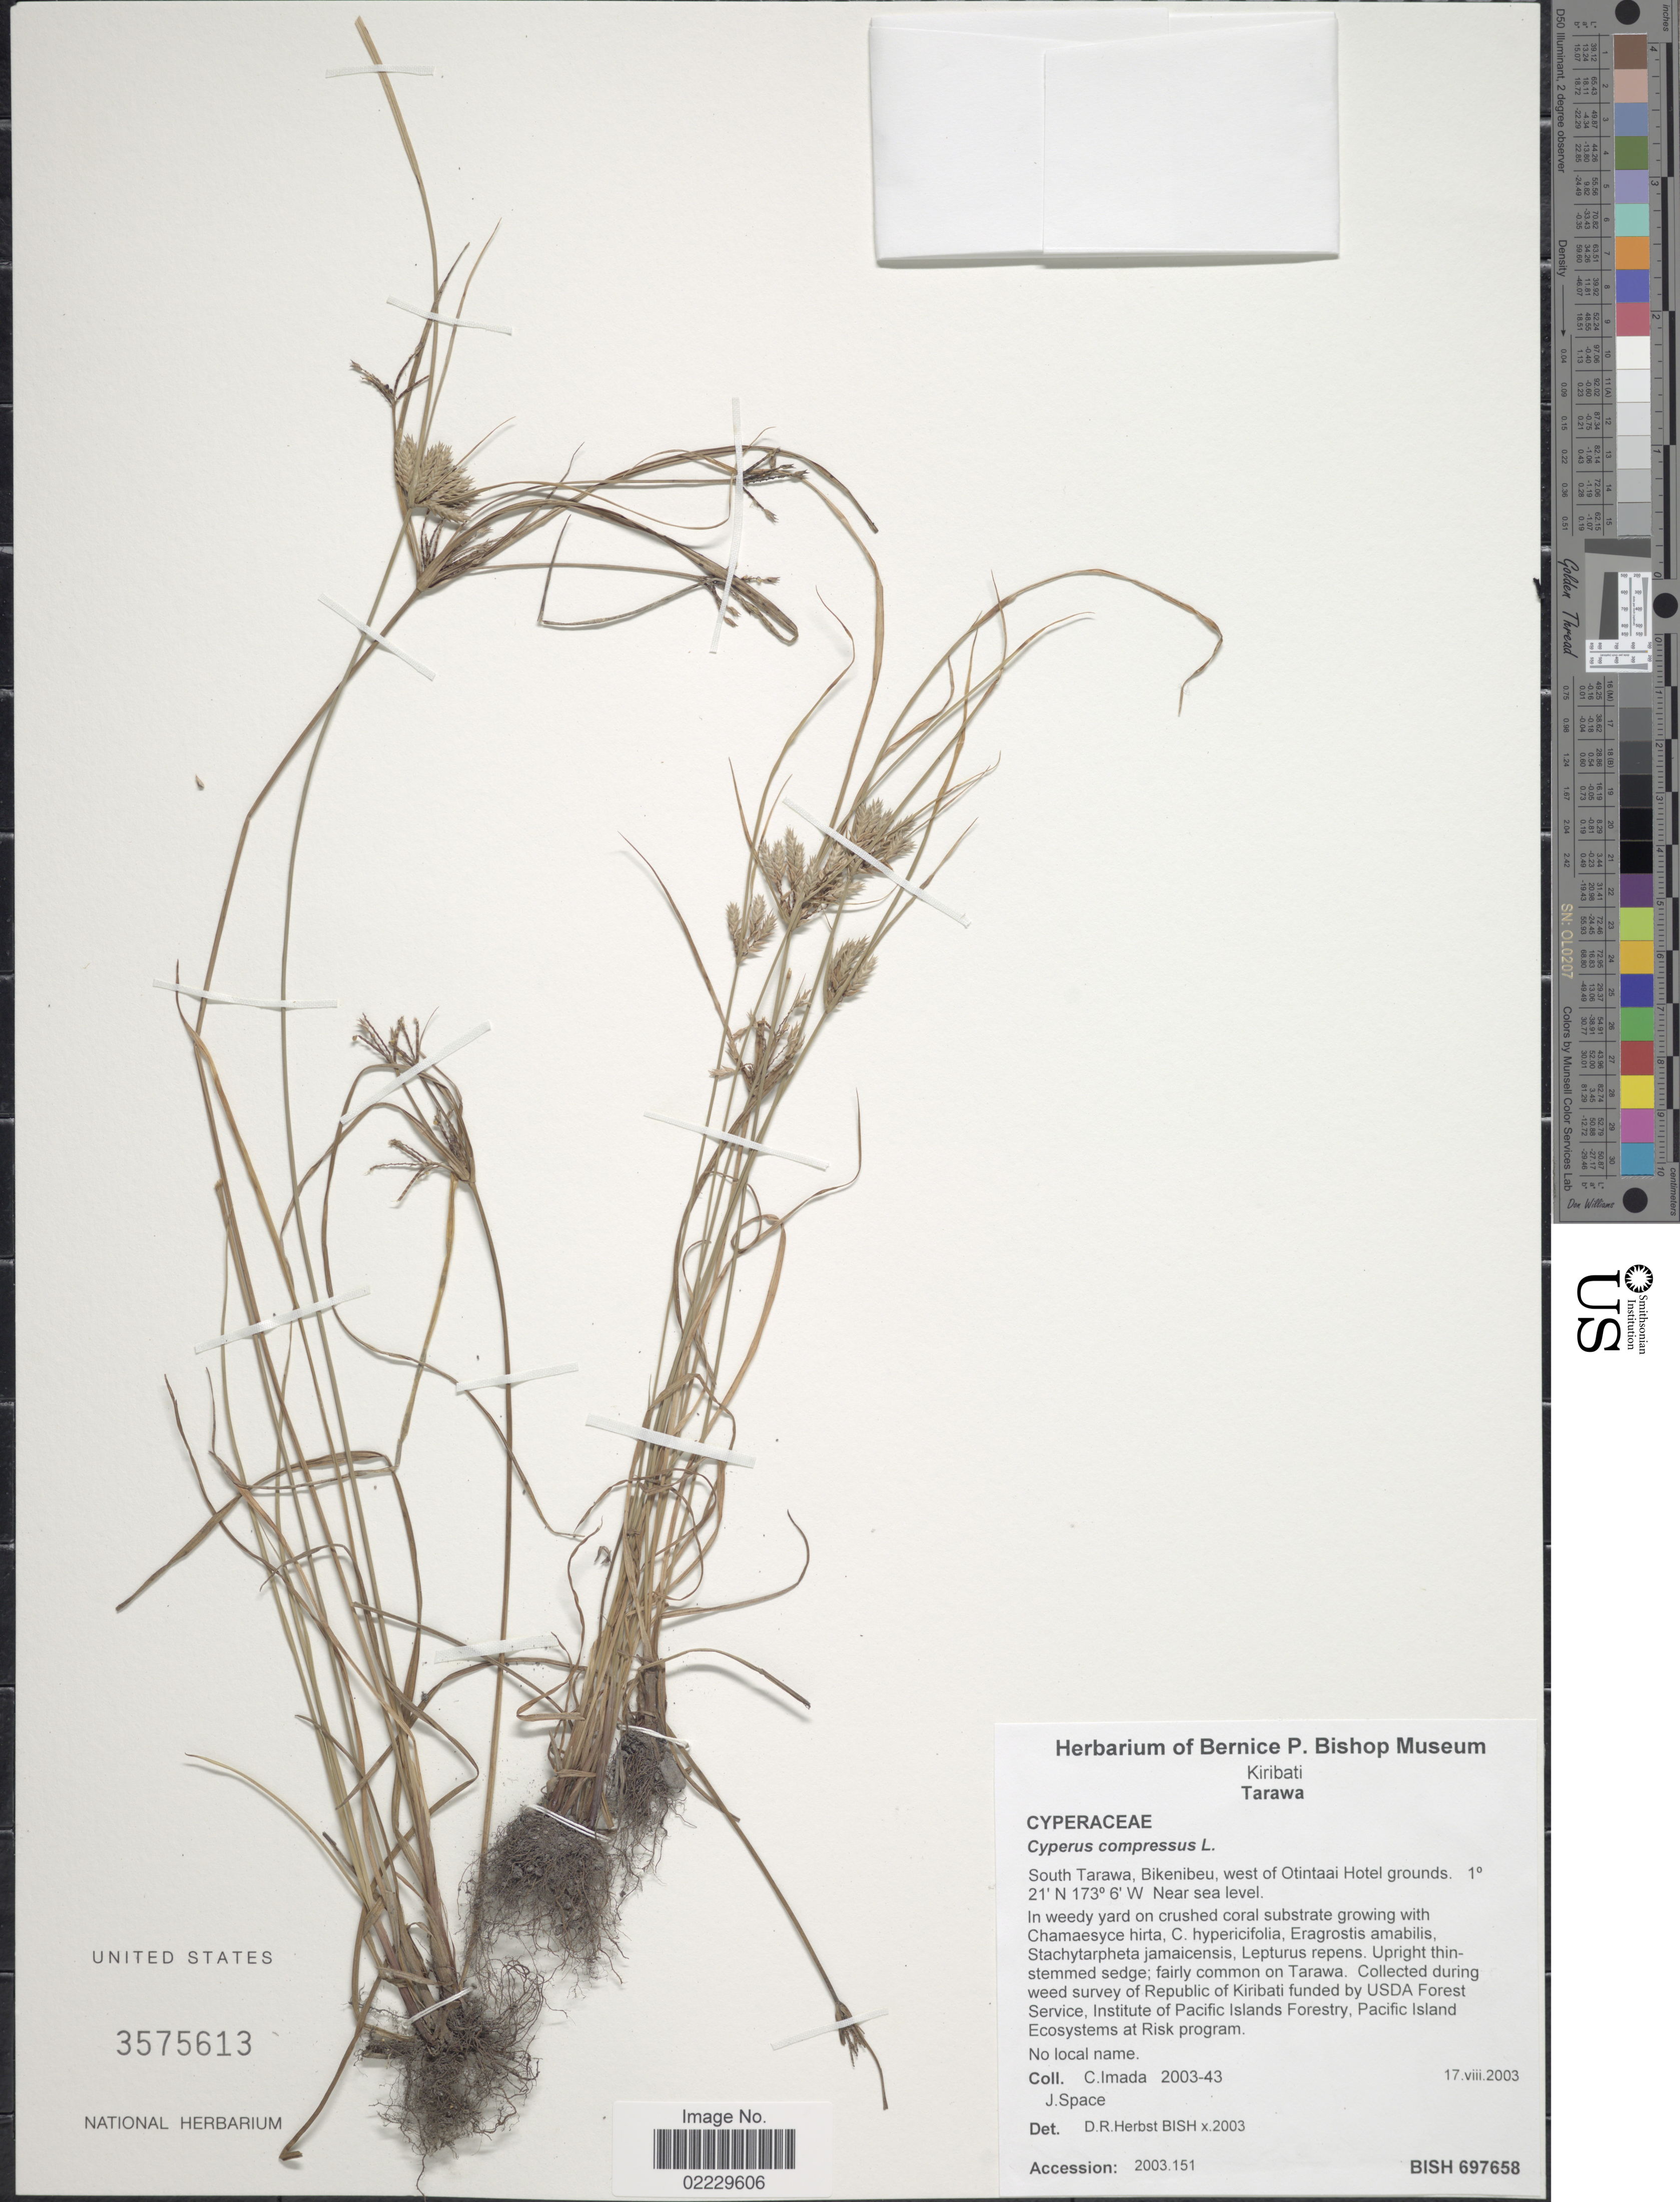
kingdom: Plantae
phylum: Tracheophyta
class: Liliopsida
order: Poales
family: Cyperaceae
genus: Cyperus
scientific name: Cyperus compressus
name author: L.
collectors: C. Imada & J. Space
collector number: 2003-43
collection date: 2003-08-17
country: Kiribati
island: Tarawa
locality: South Tarawa, Bikenibeu, west of Otintaai Hotel grounds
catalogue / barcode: US 3575613